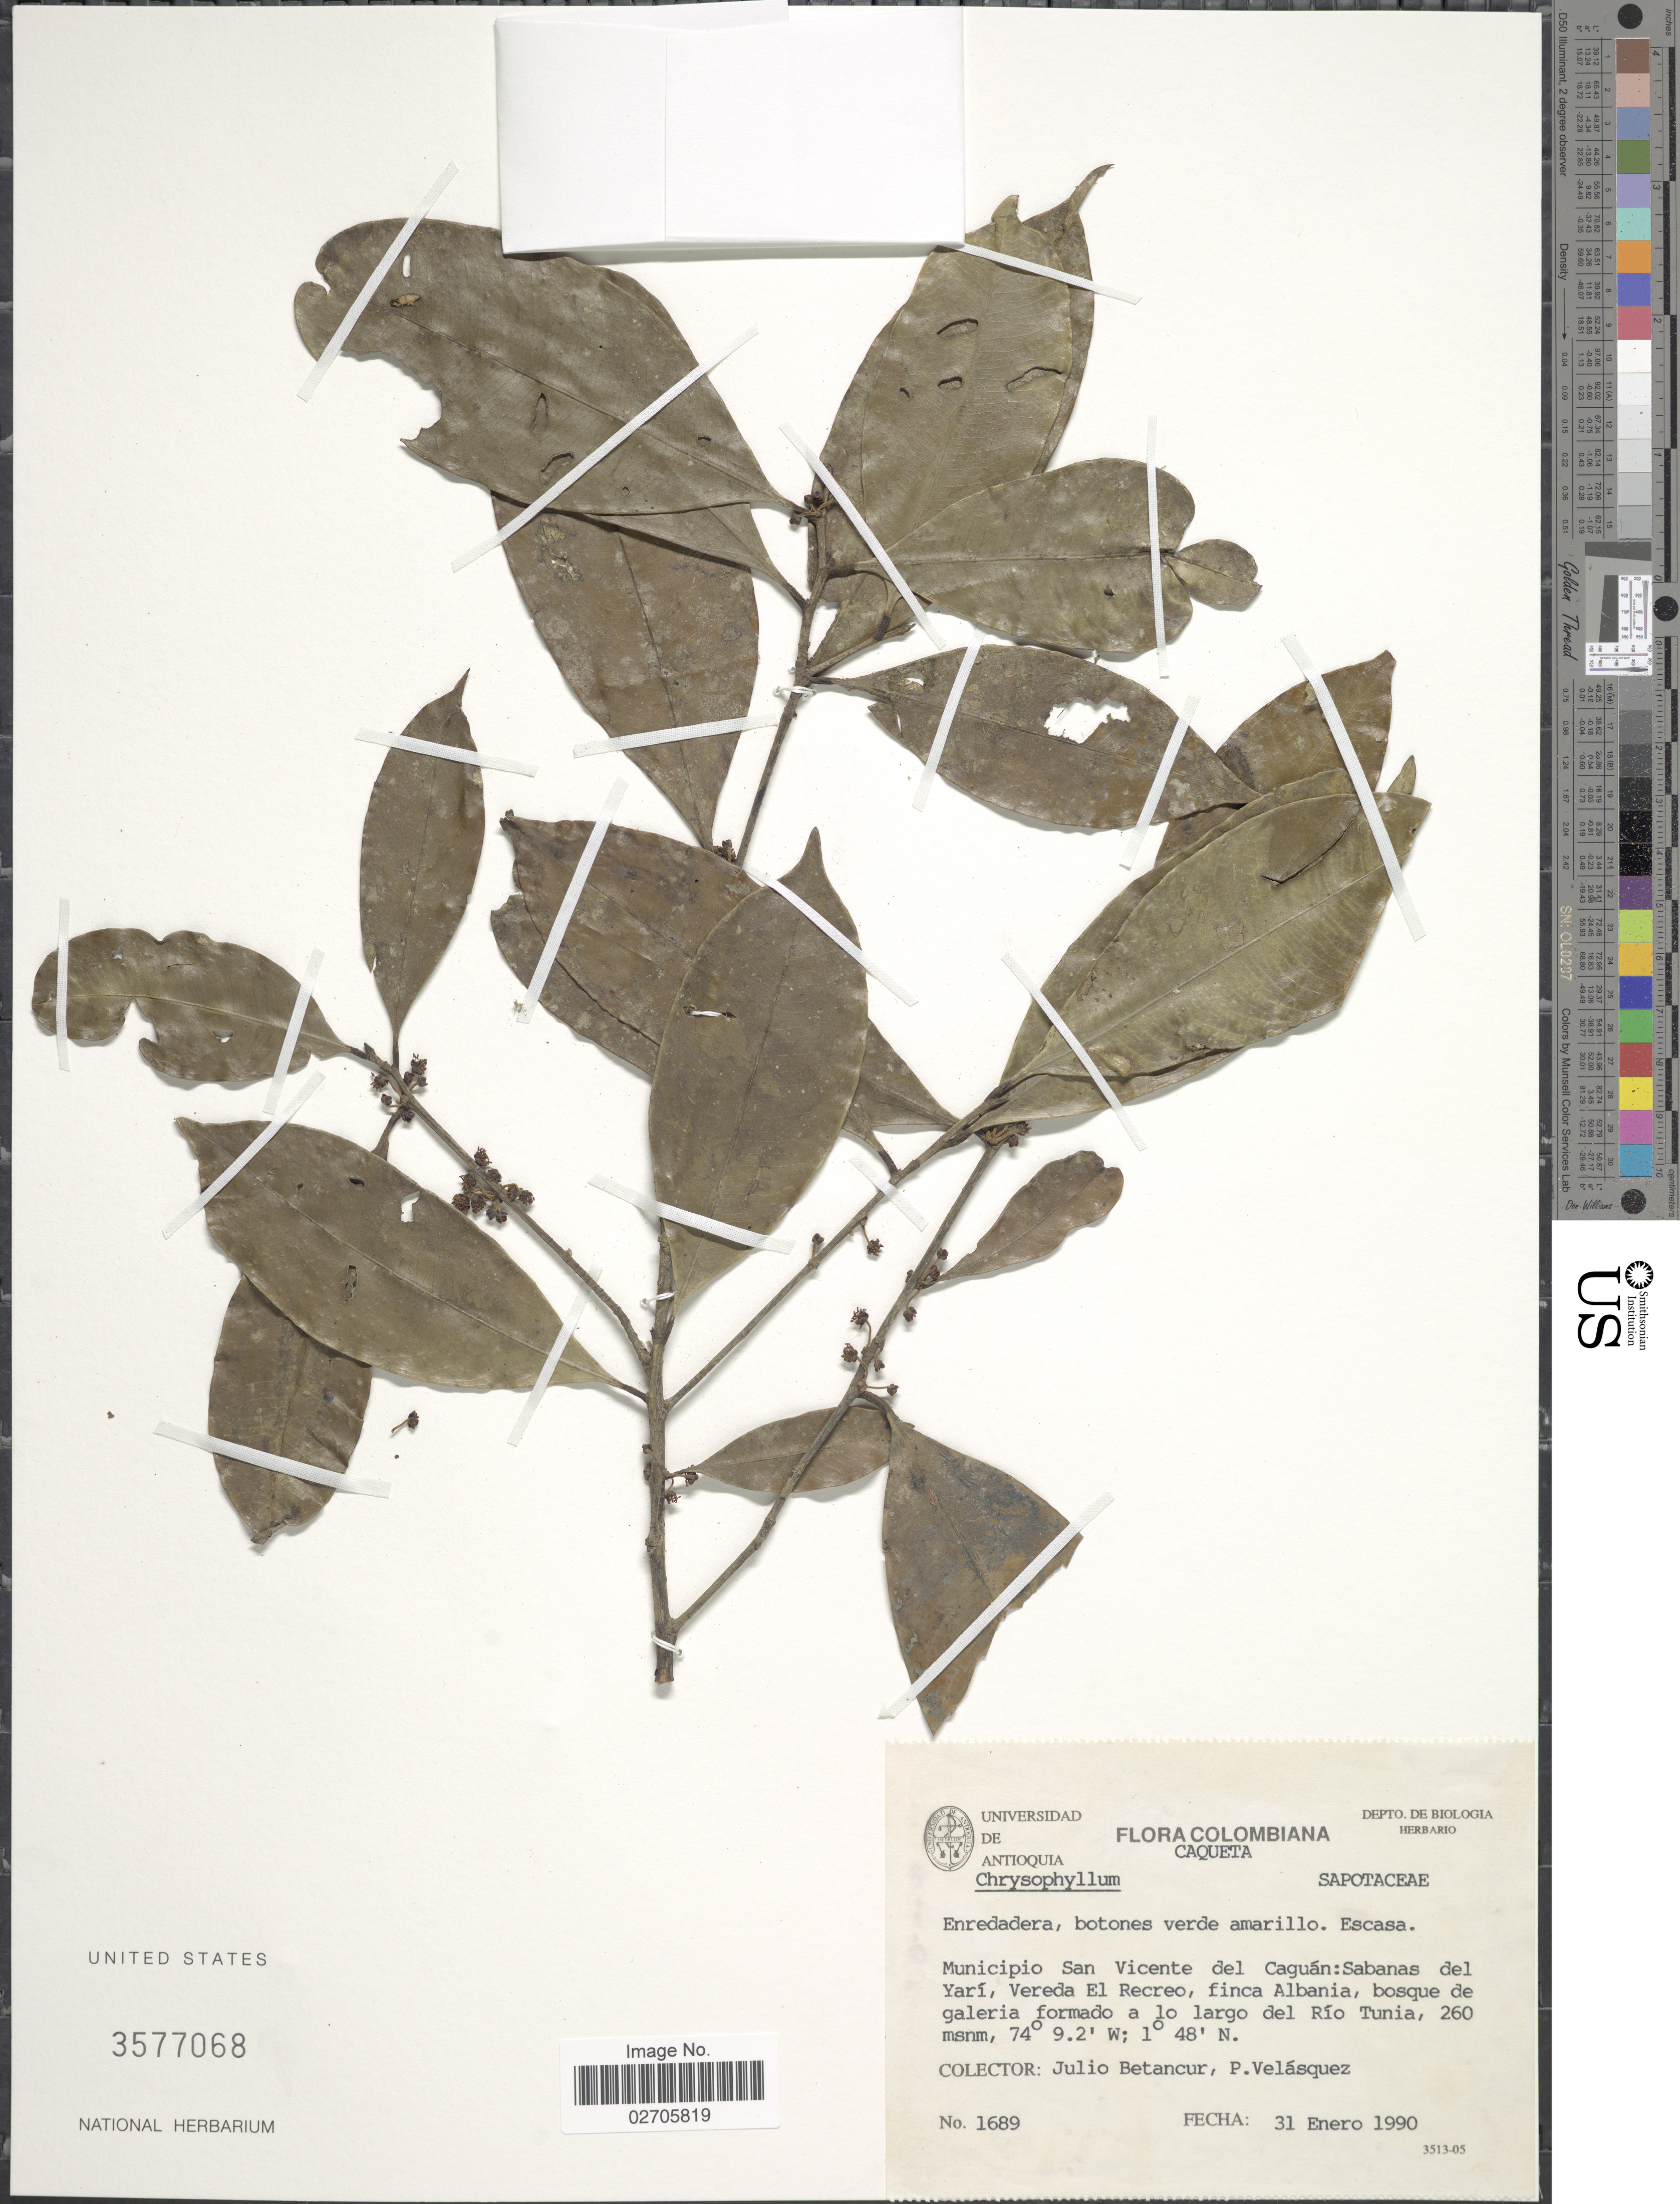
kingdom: Plantae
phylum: Tracheophyta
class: Magnoliopsida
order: Ericales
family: Sapotaceae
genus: Chrysophyllum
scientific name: Chrysophyllum sp.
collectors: J. Betancur & P. Velasquez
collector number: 1689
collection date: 1990-01-31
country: Colombia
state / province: Caquetá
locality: Municipio San Vicente el Caguán: Sabanas del Yarí, Vereda El Recreo, finca Albania, bosque de galeria formado a lo largio del Río Tunia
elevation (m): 260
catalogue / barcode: US 3577068